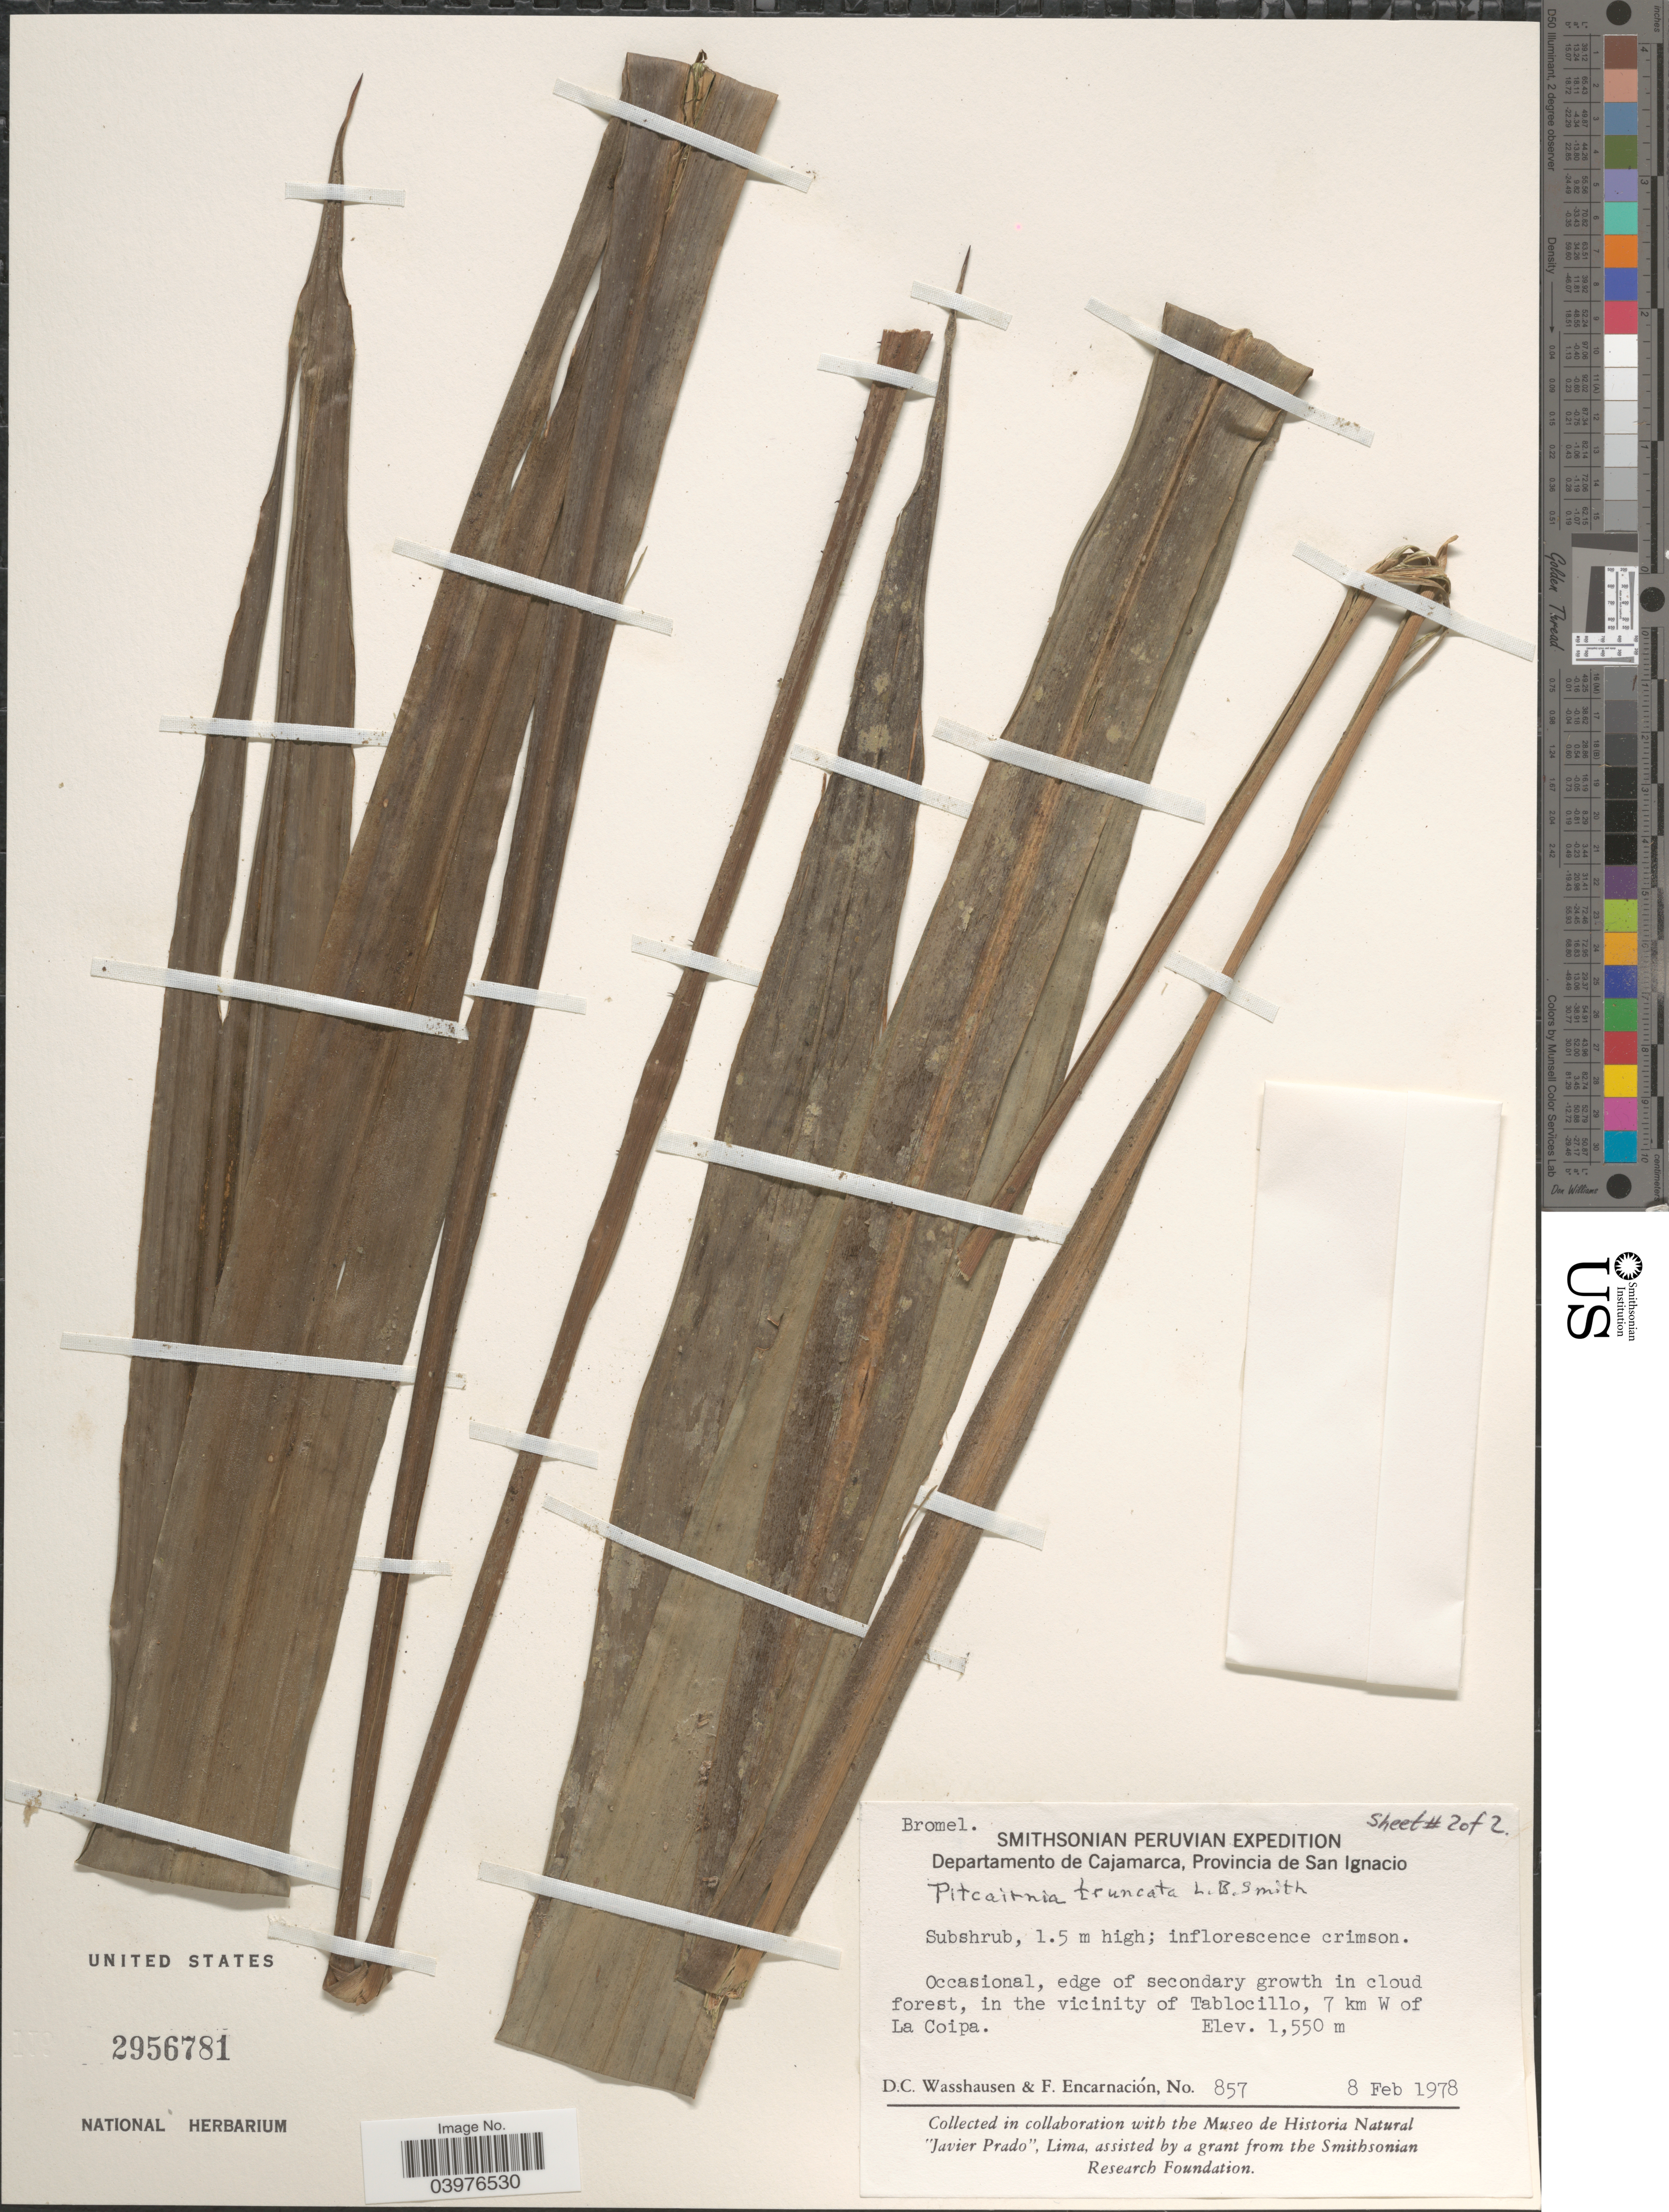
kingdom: Plantae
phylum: Tracheophyta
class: Liliopsida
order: Poales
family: Bromeliaceae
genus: Pitcairnia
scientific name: Pitcairnia truncata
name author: L.B. Sm.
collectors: D. C. Wasshausen & F. Encarnación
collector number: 857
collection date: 1978-02-08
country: Peru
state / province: Cajamarca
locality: Departamento de Cajamarca, Provincia de San Ignacio. In the vicinity of Tablocillo, 7 km W of La Coipa.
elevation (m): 1550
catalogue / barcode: US 2956781